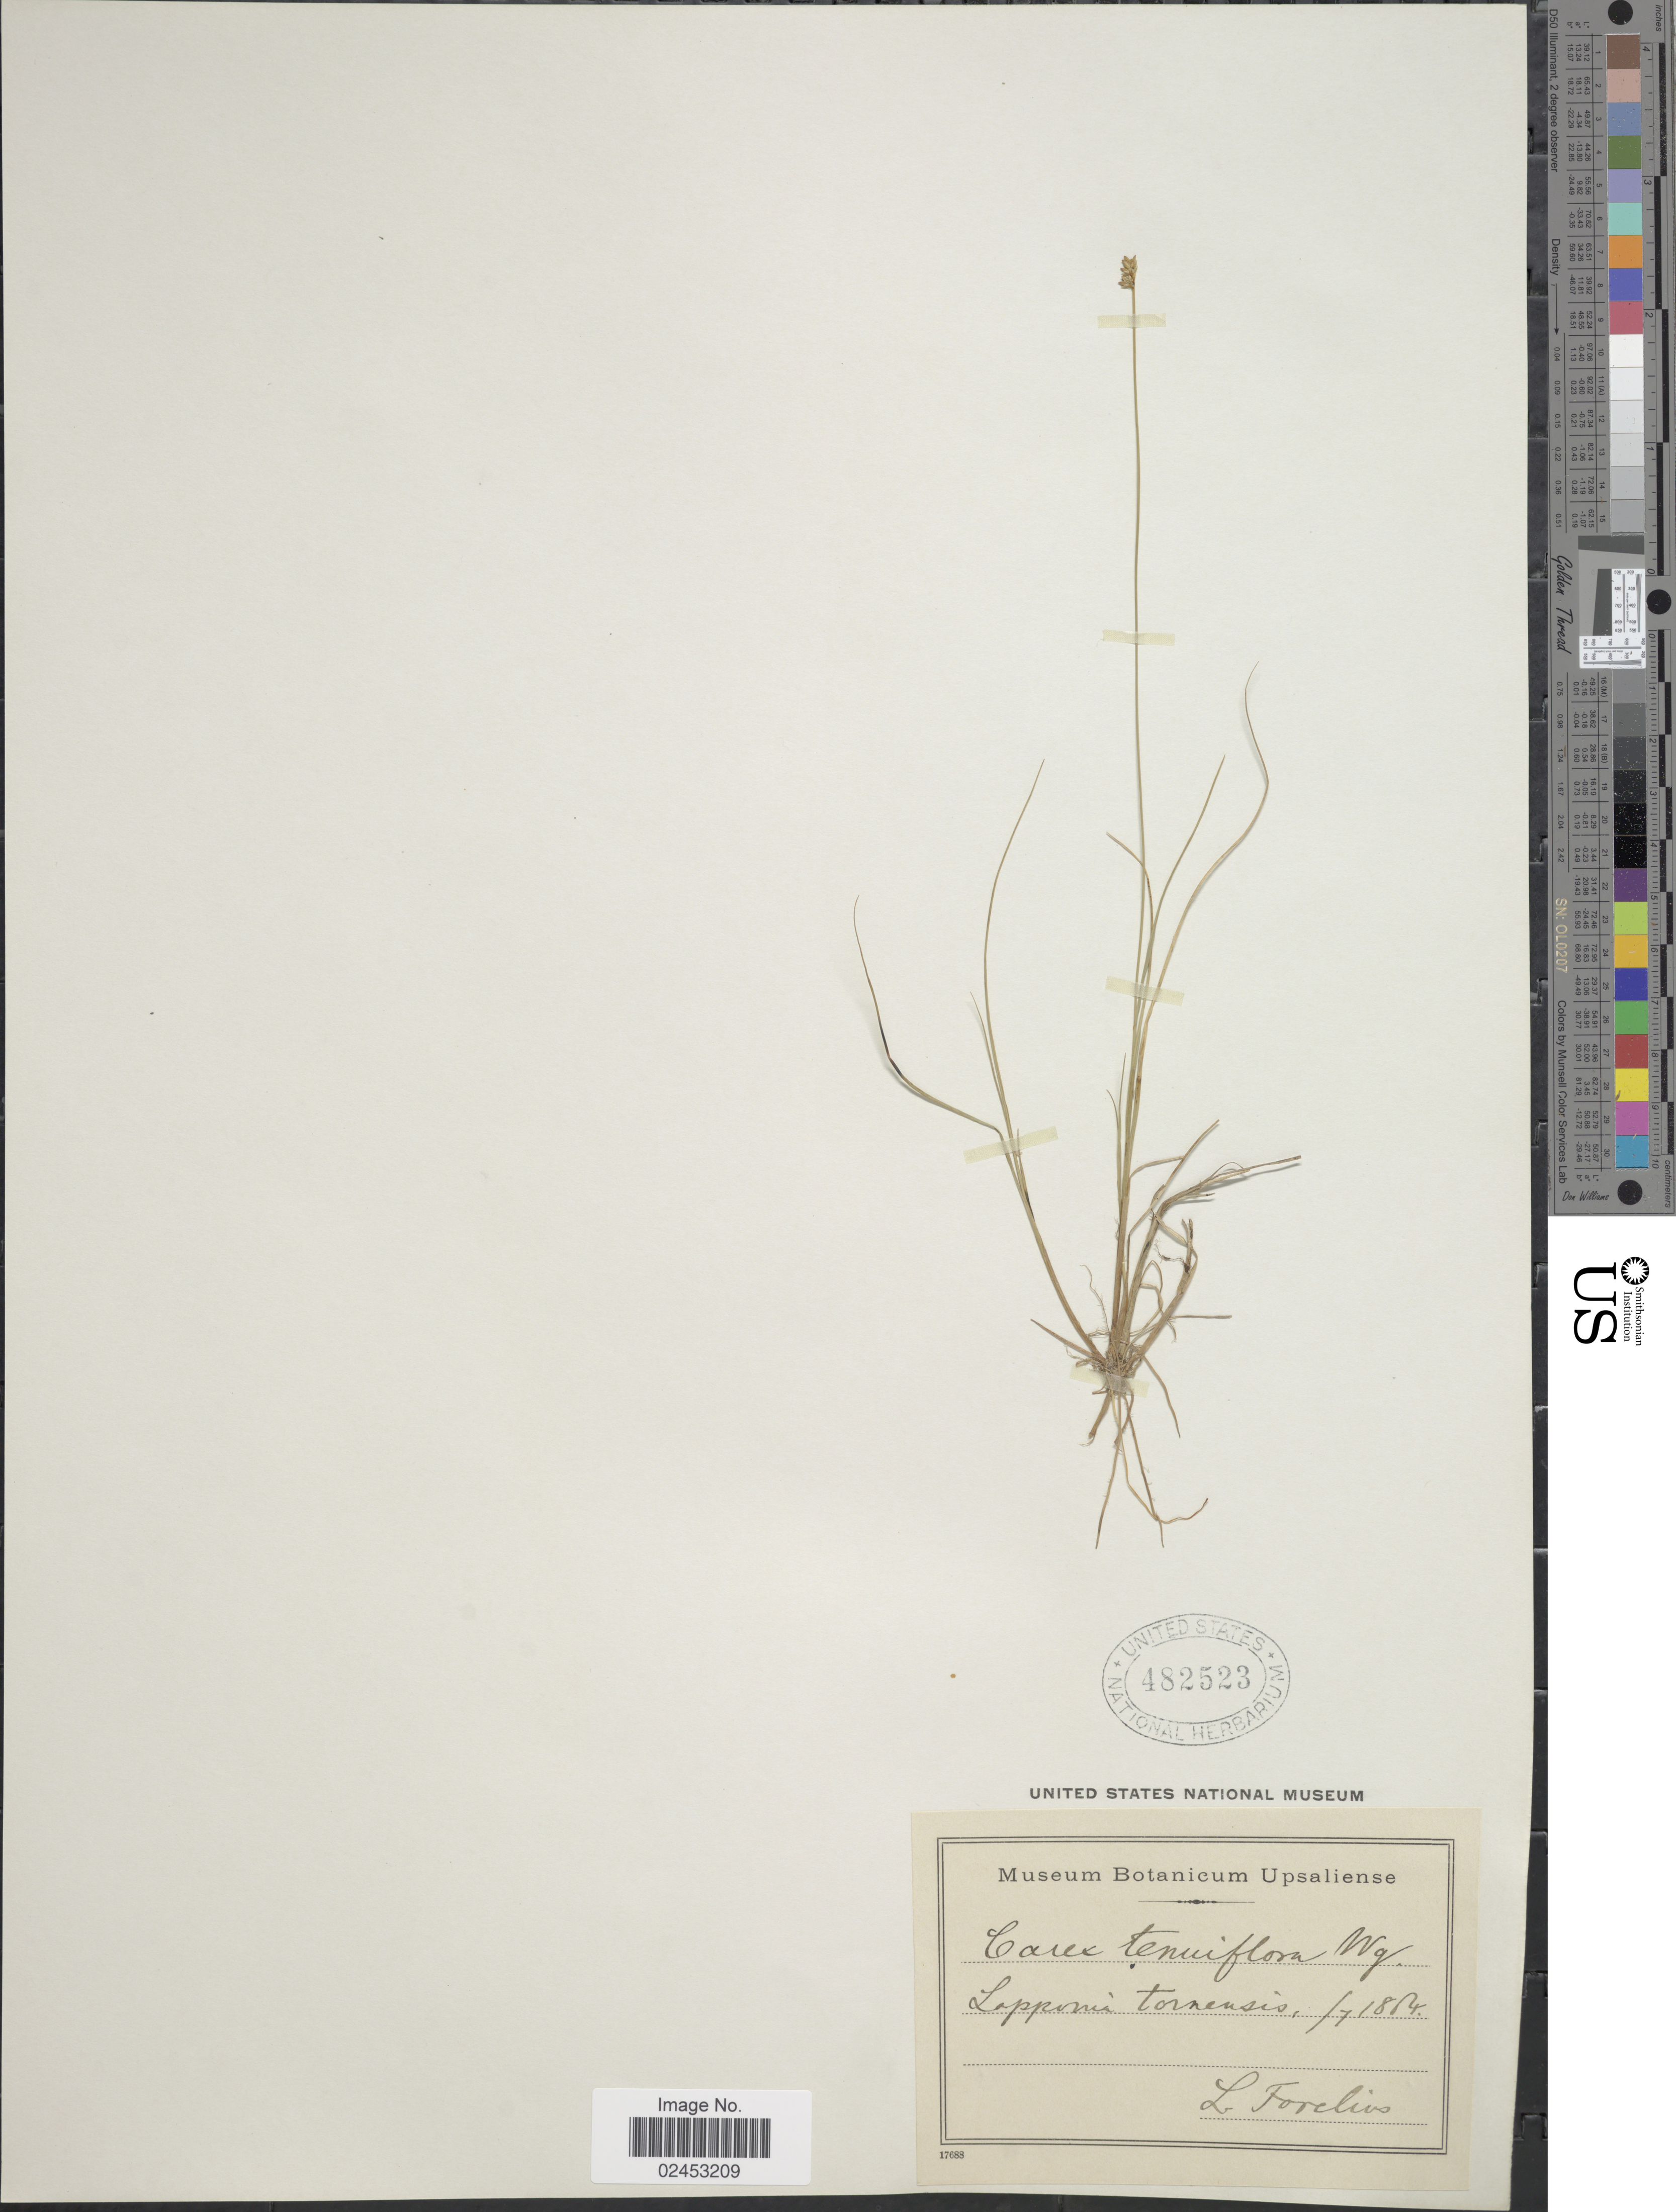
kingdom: Plantae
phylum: Tracheophyta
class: Liliopsida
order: Poales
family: Cyperaceae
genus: Carex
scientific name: Carex tenuiflora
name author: Wahlenb.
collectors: L. Forelius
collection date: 1864-07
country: Finland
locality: Lapponia tornensis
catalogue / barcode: US 482523